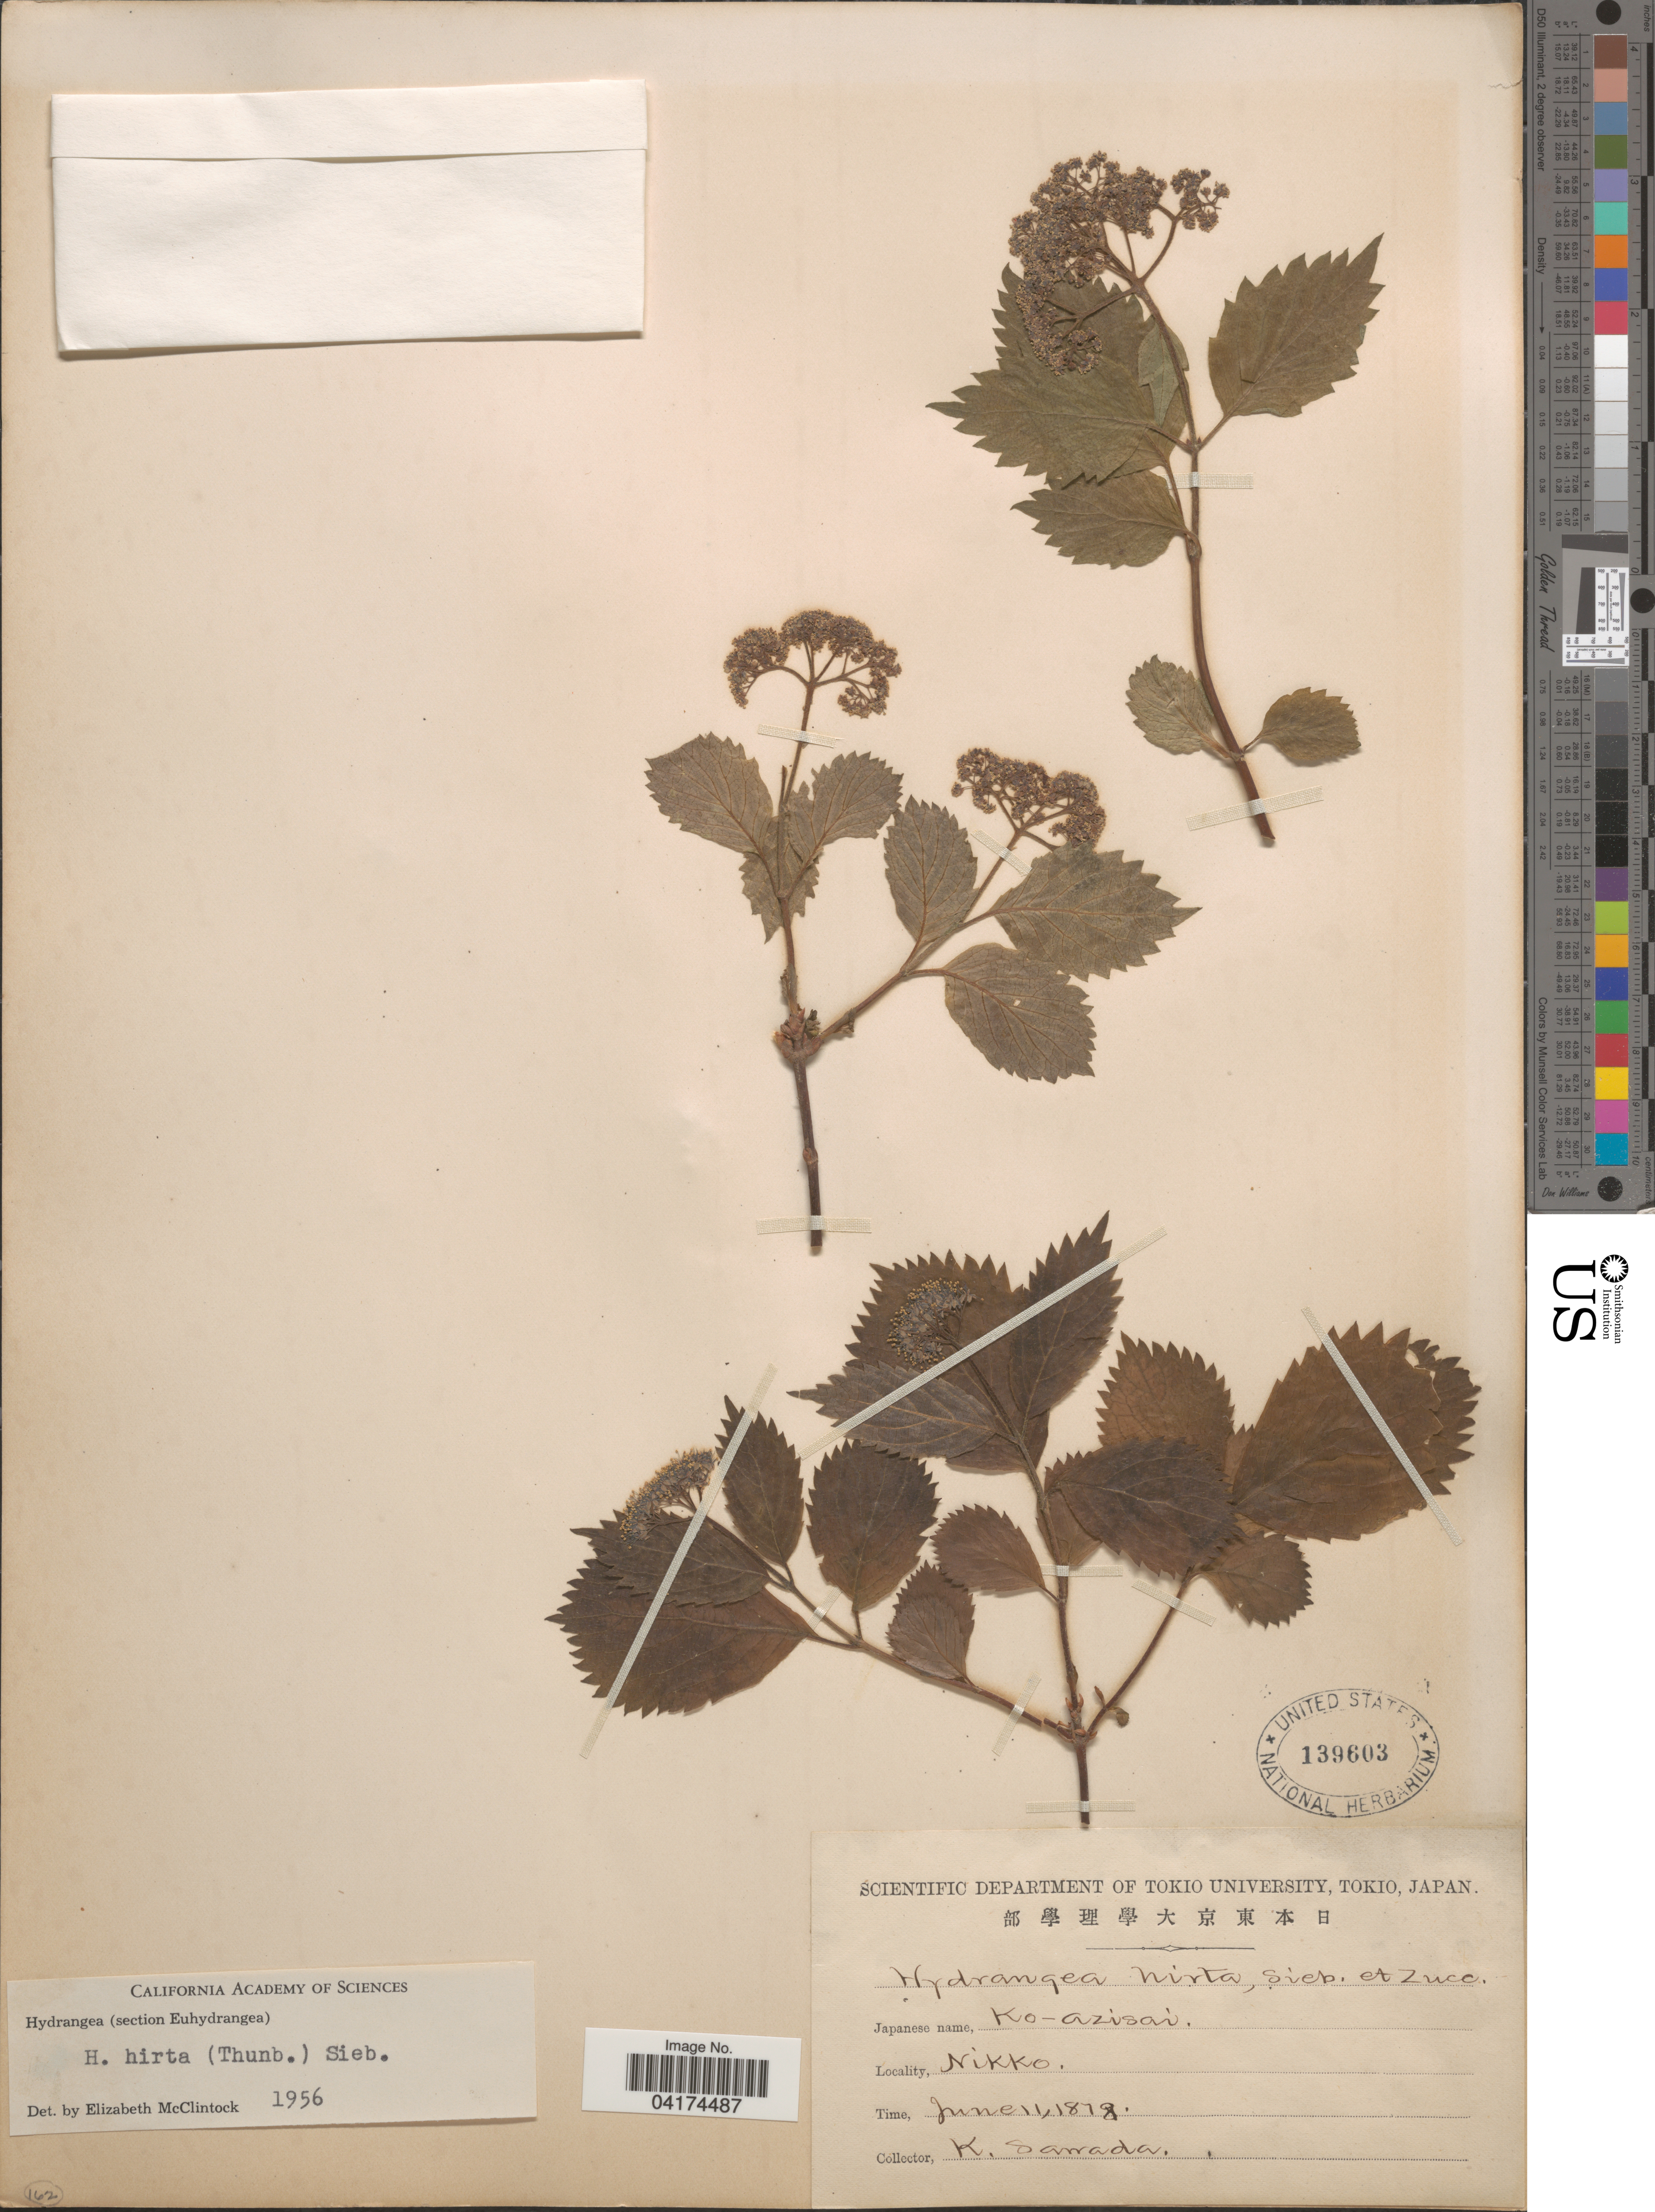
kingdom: Plantae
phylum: Tracheophyta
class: Magnoliopsida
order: Cornales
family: Hydrangeaceae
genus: Hydrangea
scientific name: Hydrangea hirta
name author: (Thunb.) Siebold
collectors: K. Sawada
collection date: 1878-06-11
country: Japan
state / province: Tokyo, Federal City of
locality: Nikko.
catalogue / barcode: US 139603